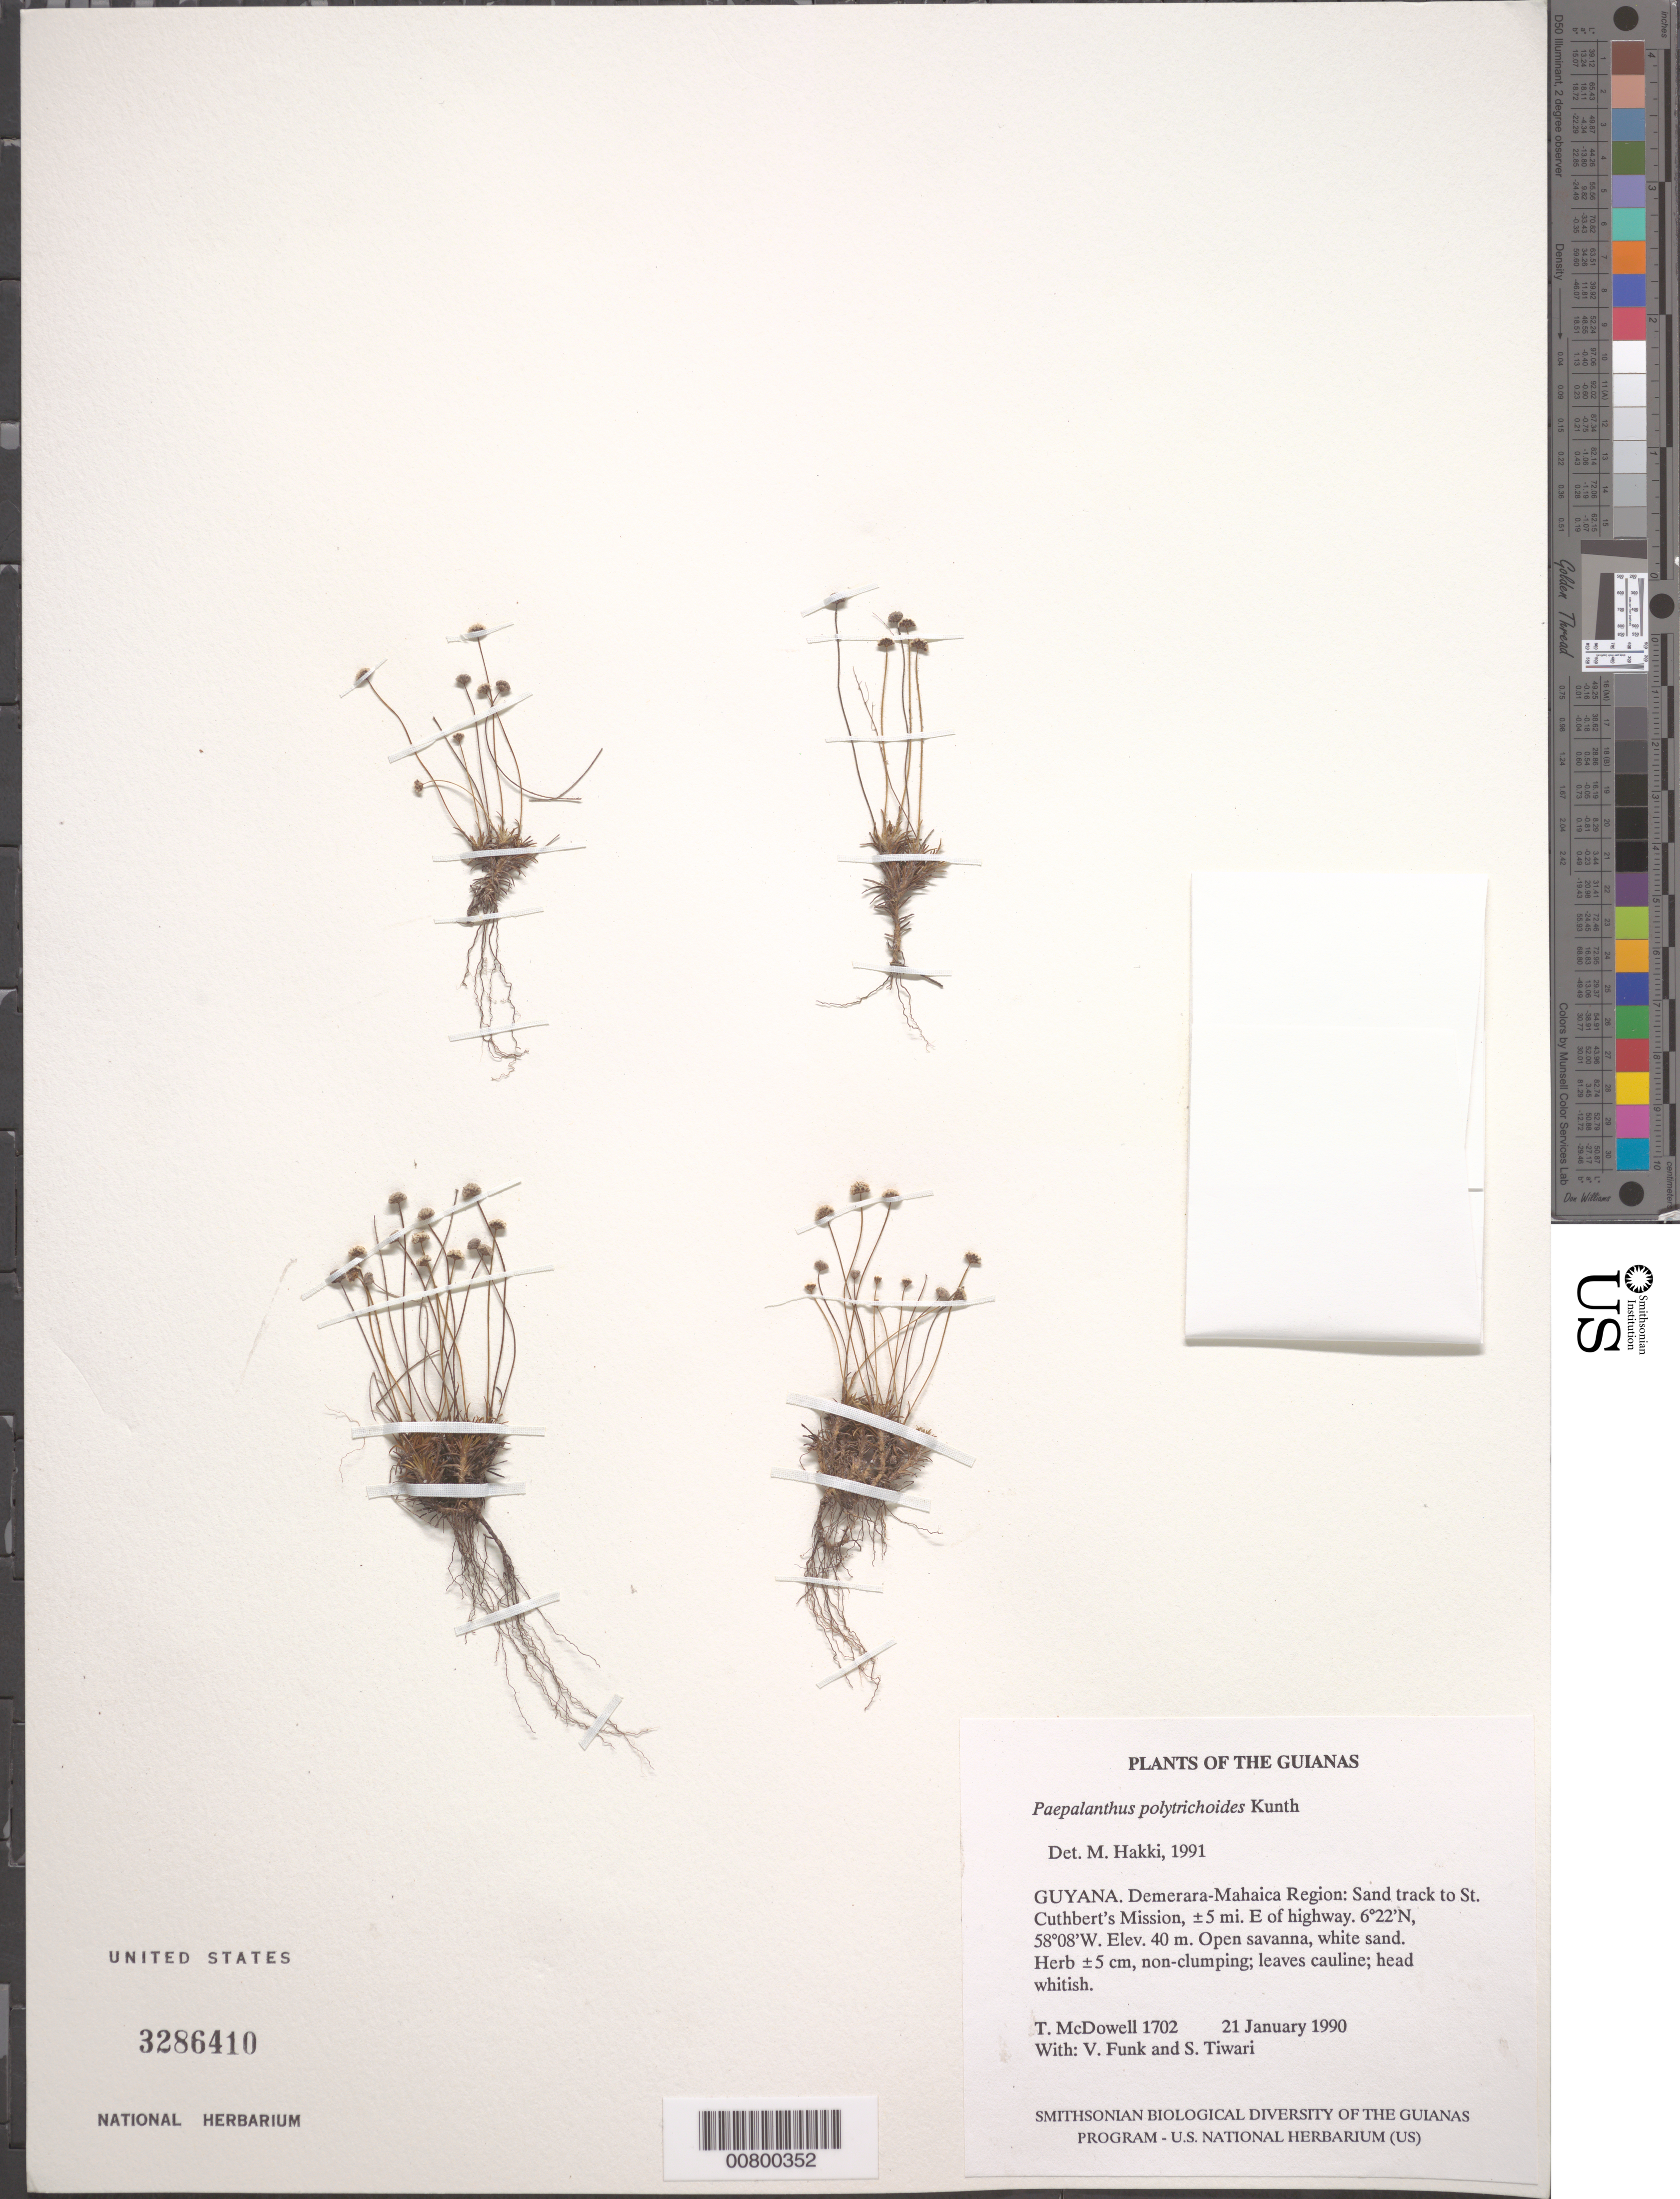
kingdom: Plantae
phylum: Tracheophyta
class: Liliopsida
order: Poales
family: Eriocaulaceae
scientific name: Giuliettia polytrichoides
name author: (Kunth) Andrino & Sano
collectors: T. McDowell, V. Funk & S. Tiwari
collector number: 1702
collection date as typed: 21 January 1990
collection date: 1990-01-21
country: Guyana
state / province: Demerara-Mahaica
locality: Sand track to St. Cuthbert's Mission, ±5 mi. E of highway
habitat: Open savanna, white sand, highly soaked from 3 weeks of rain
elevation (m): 40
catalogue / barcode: US 3286410